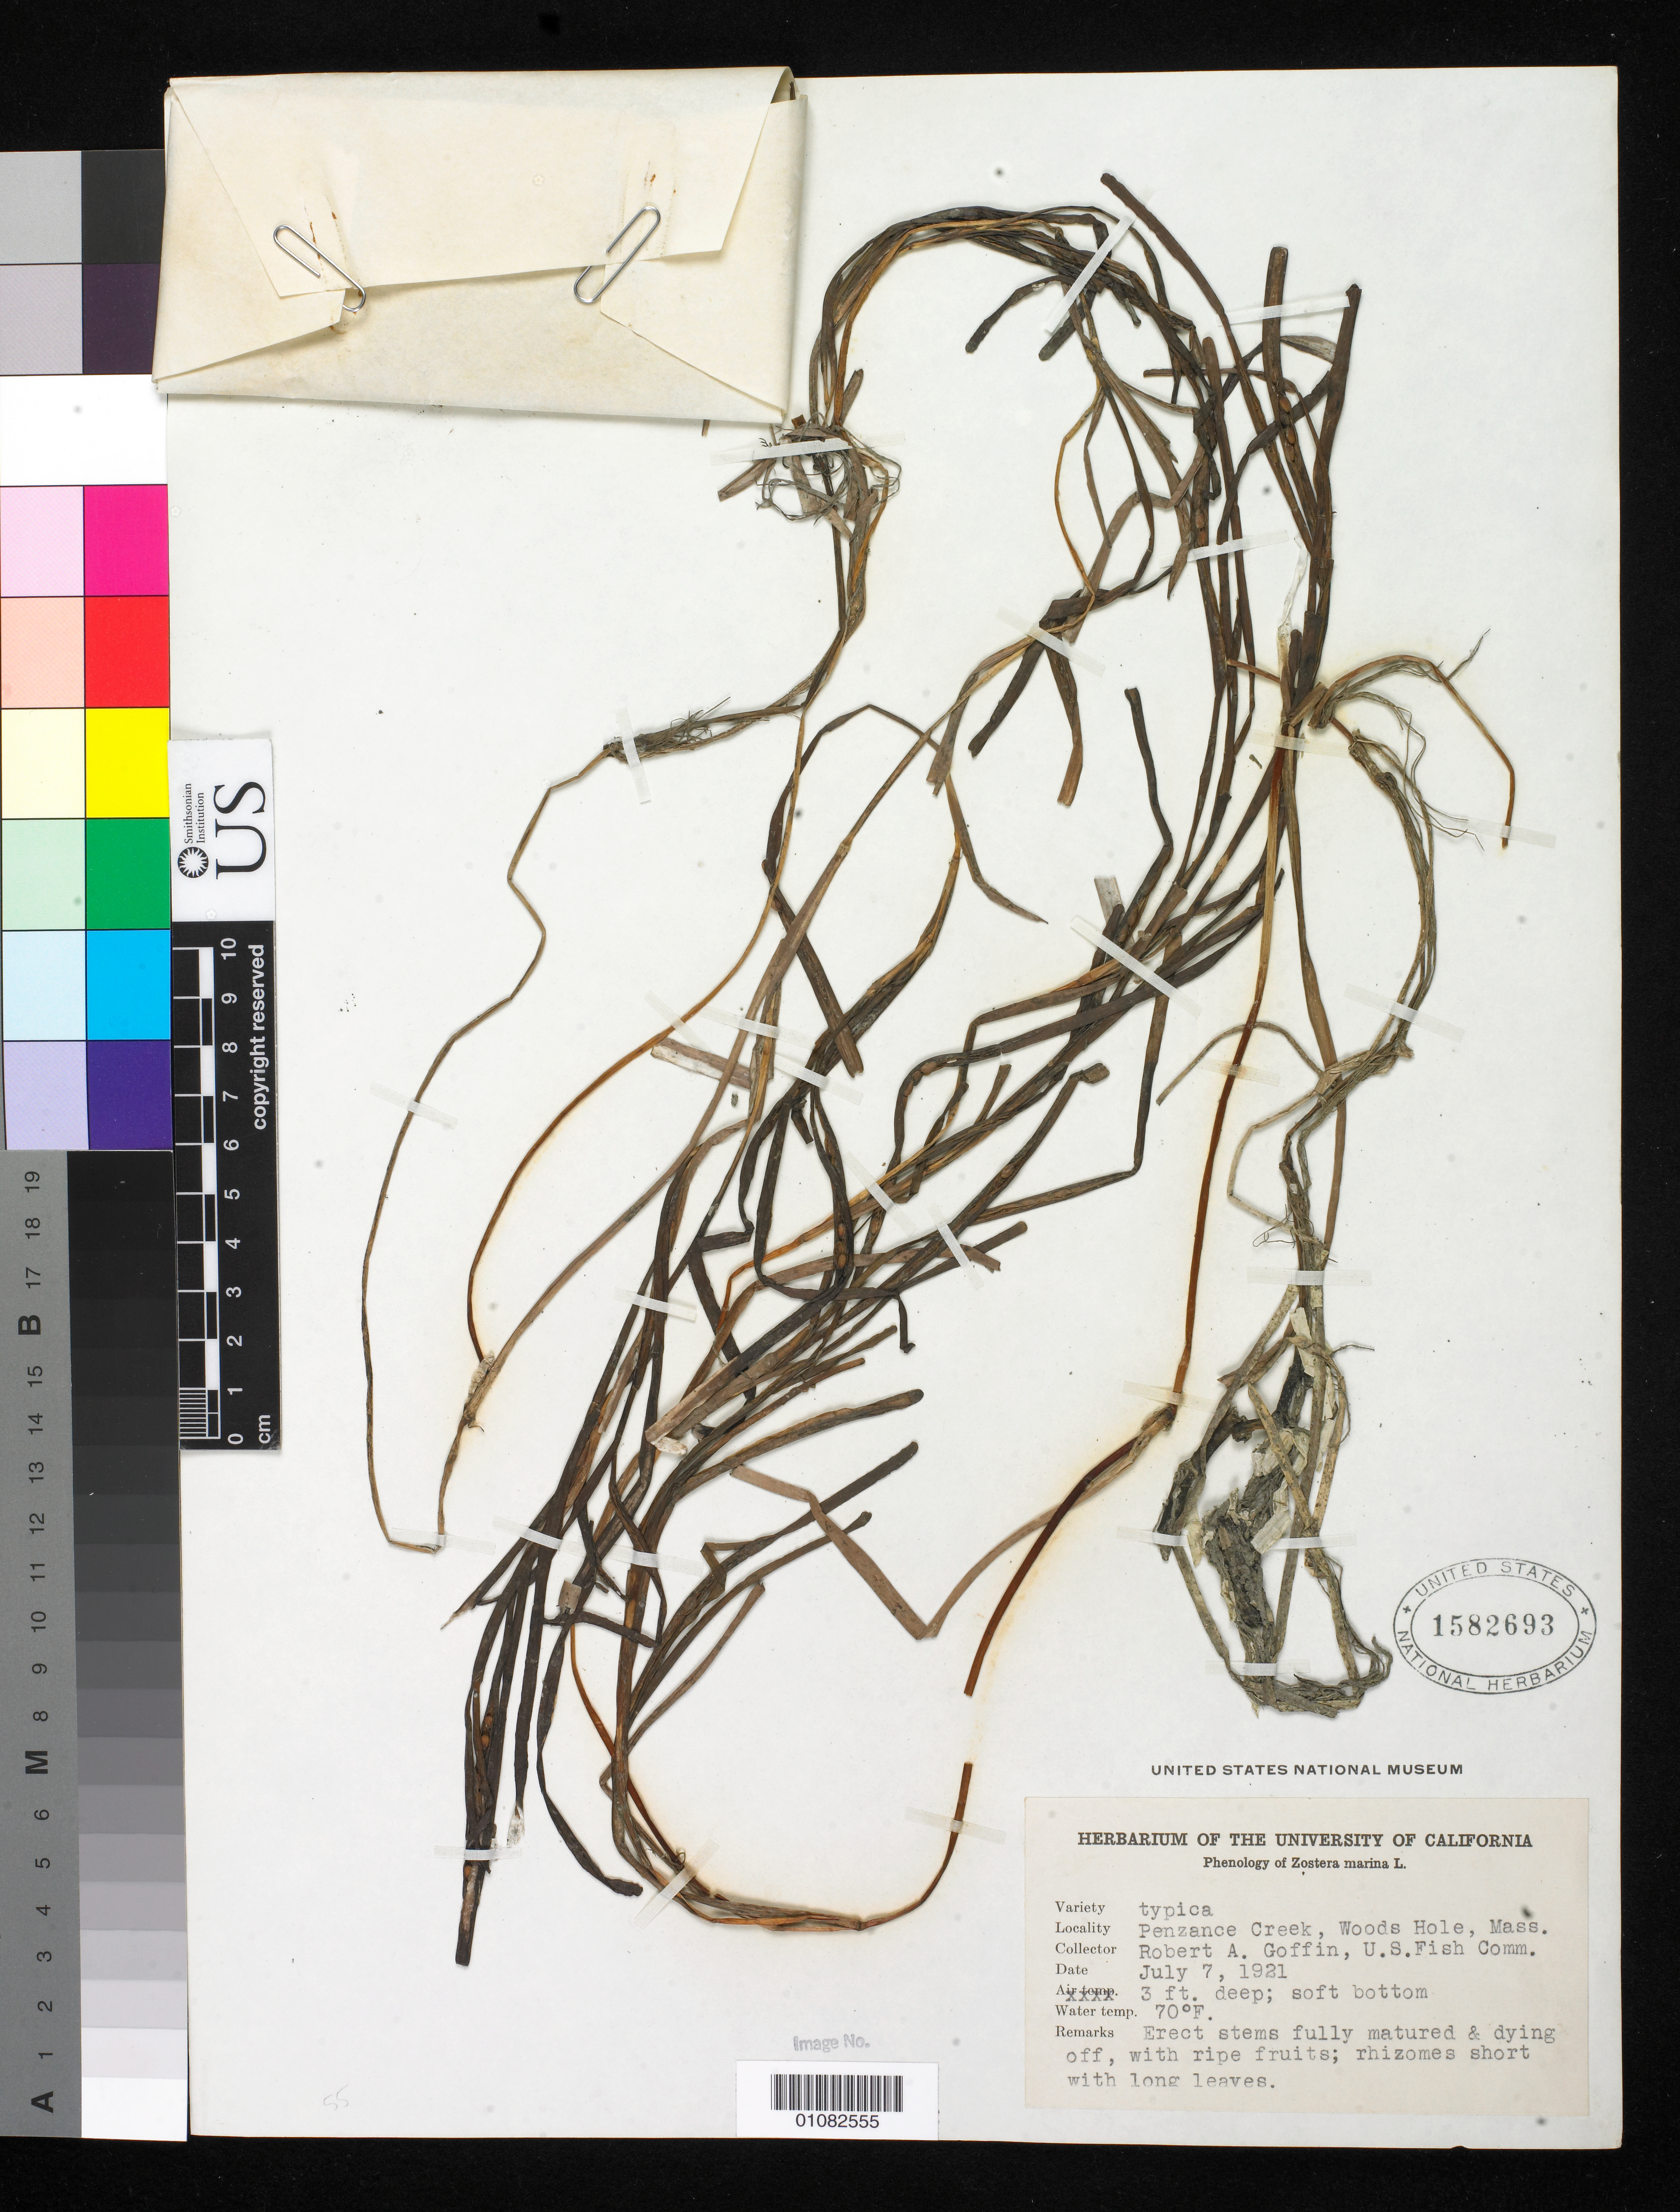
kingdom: Plantae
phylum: Tracheophyta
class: Liliopsida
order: Alismatales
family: Zosteraceae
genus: Zostera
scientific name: Zostera marina var. typica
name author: L.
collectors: R. Goffin & U.S. Fish Commission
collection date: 1921-07-07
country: United States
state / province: Massachusetts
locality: Woods Hole, Penzance Creek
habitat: water temp.: 70 degrees F; Soft bottom.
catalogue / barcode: US 1582693